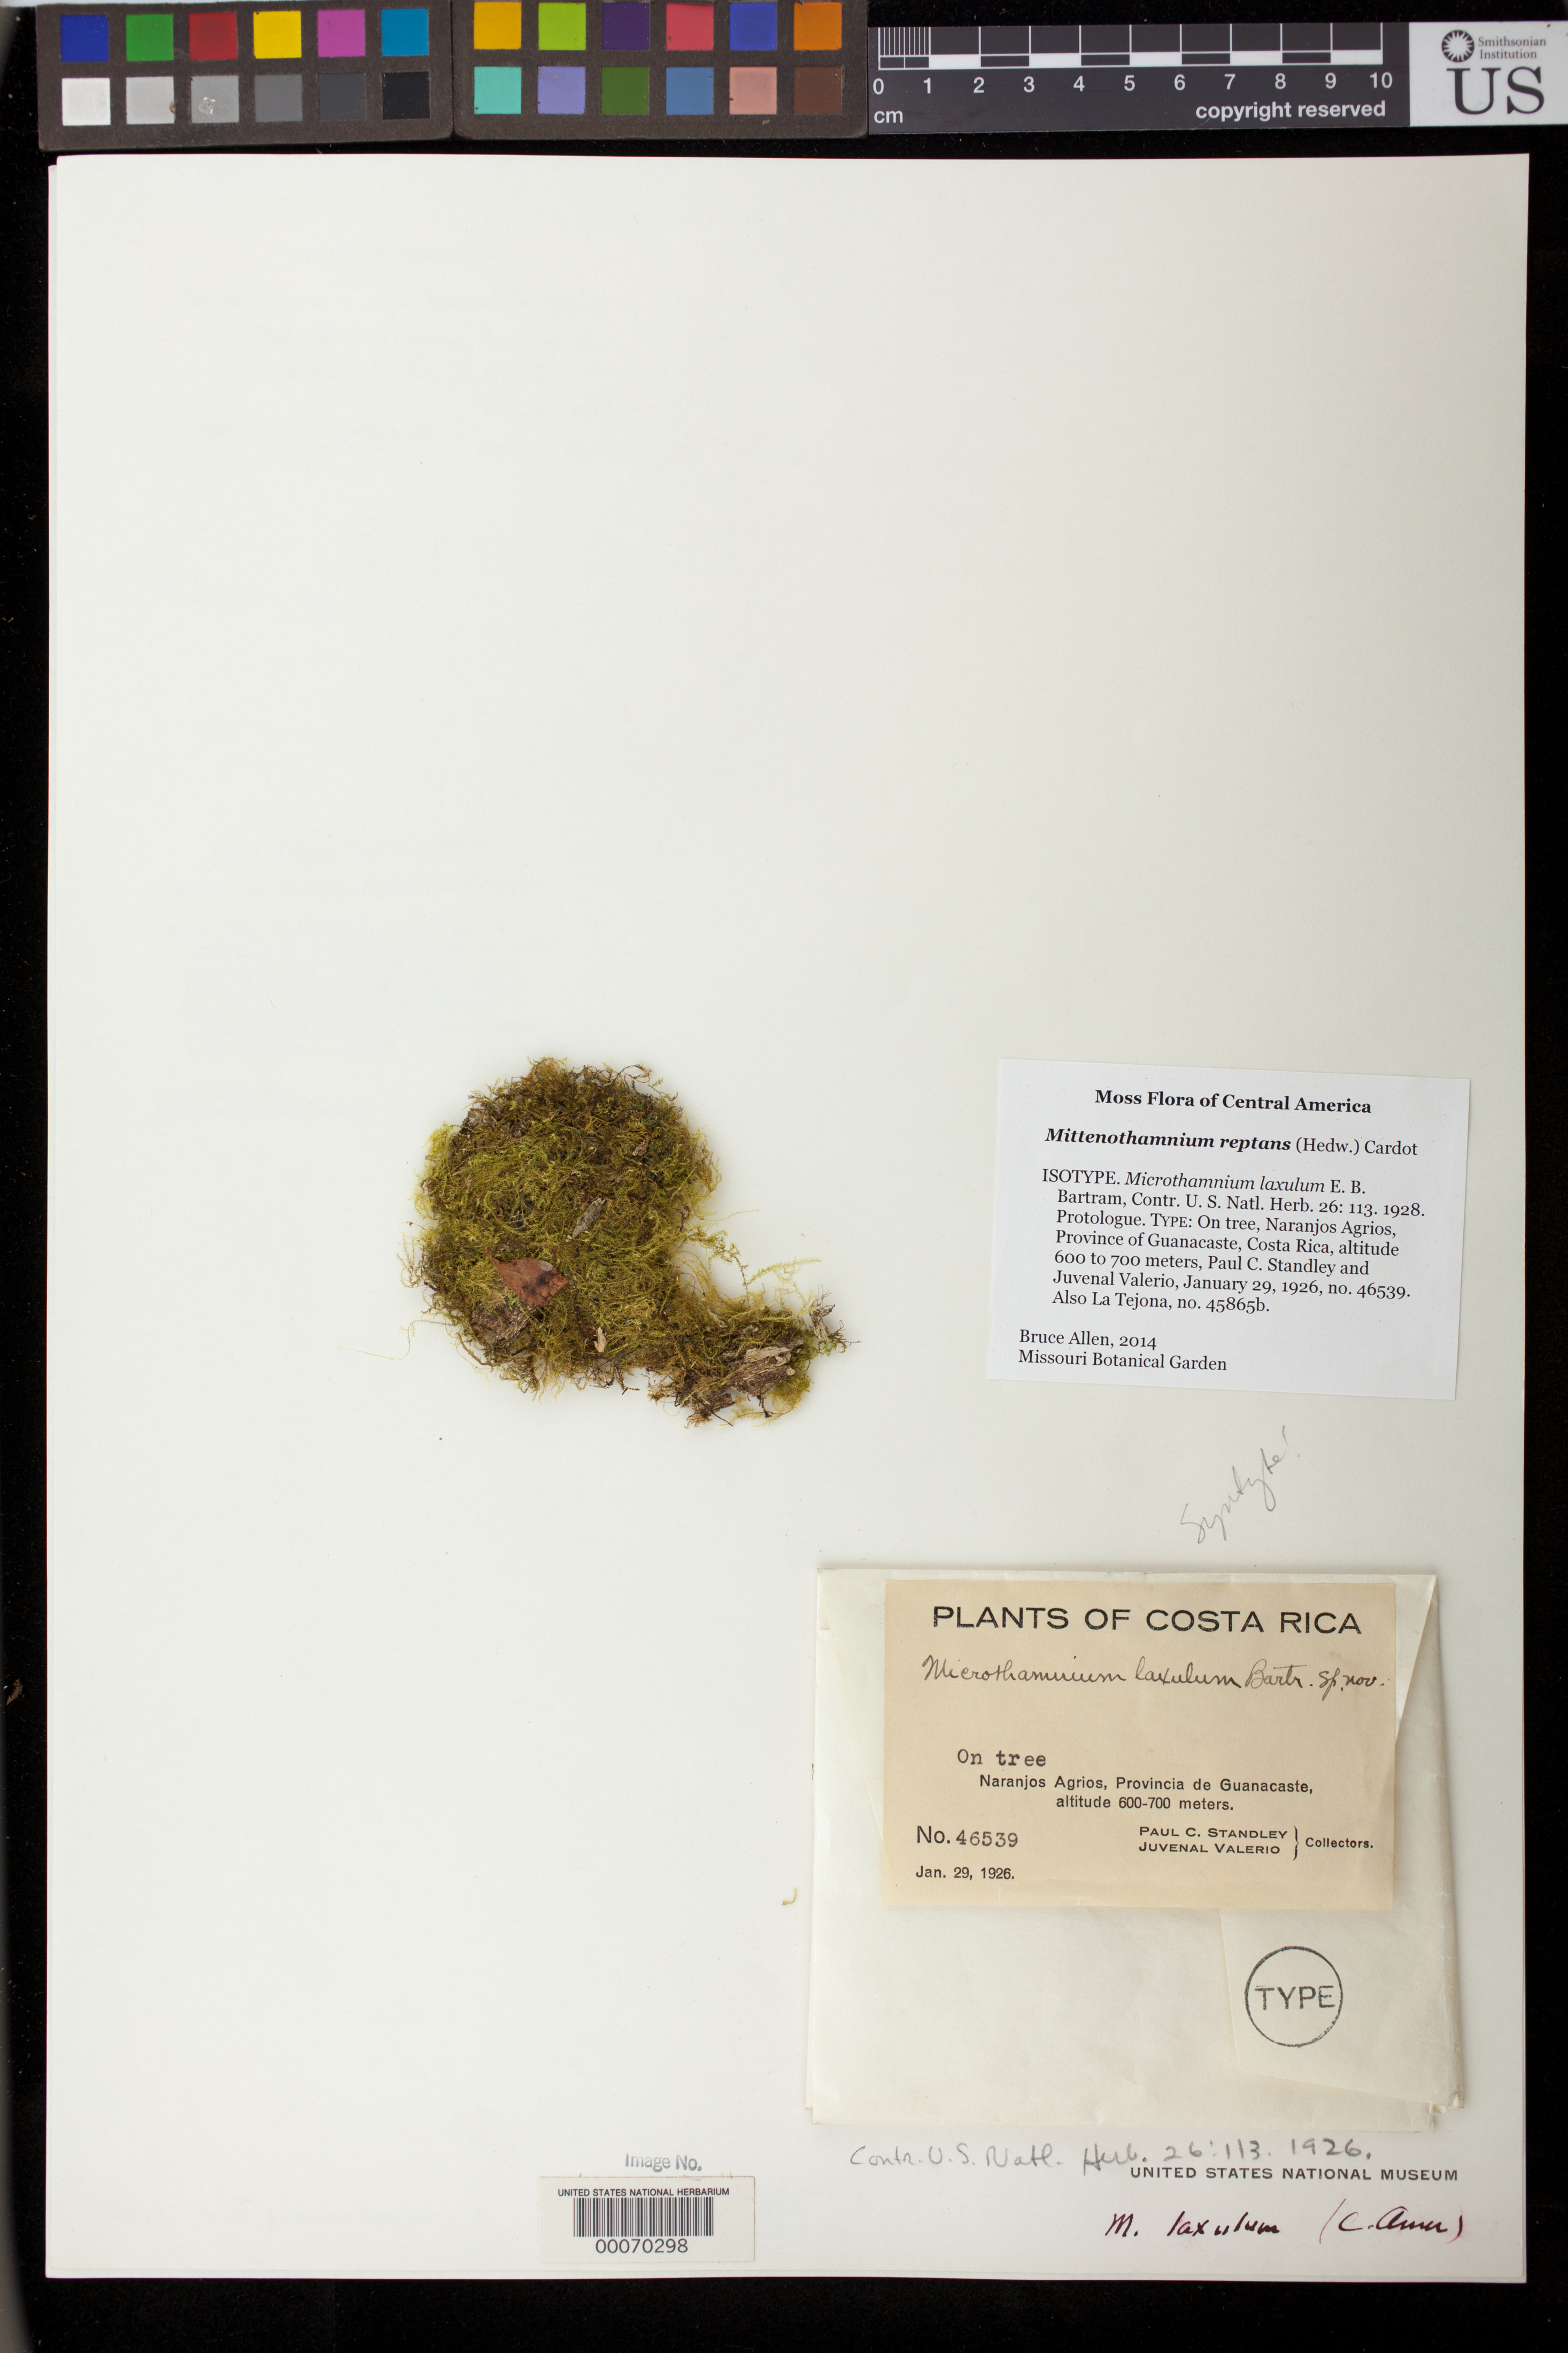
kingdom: Plantae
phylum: Bryophyta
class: Bryopsida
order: Hypnales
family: Hypnaceae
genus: Microthamnium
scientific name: Microthamnium laxulum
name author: E.B. Bartram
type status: Holotype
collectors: P. C. Standley & J. Valerio R.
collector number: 46539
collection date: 1926-01-29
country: Costa Rica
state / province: Guanacaste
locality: Naranjos Agrios, Provincia de Guanacaste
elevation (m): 600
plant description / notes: Stamped as "TYPE" and recorded as holotype; annotated as isotype by B. Allen (2014).